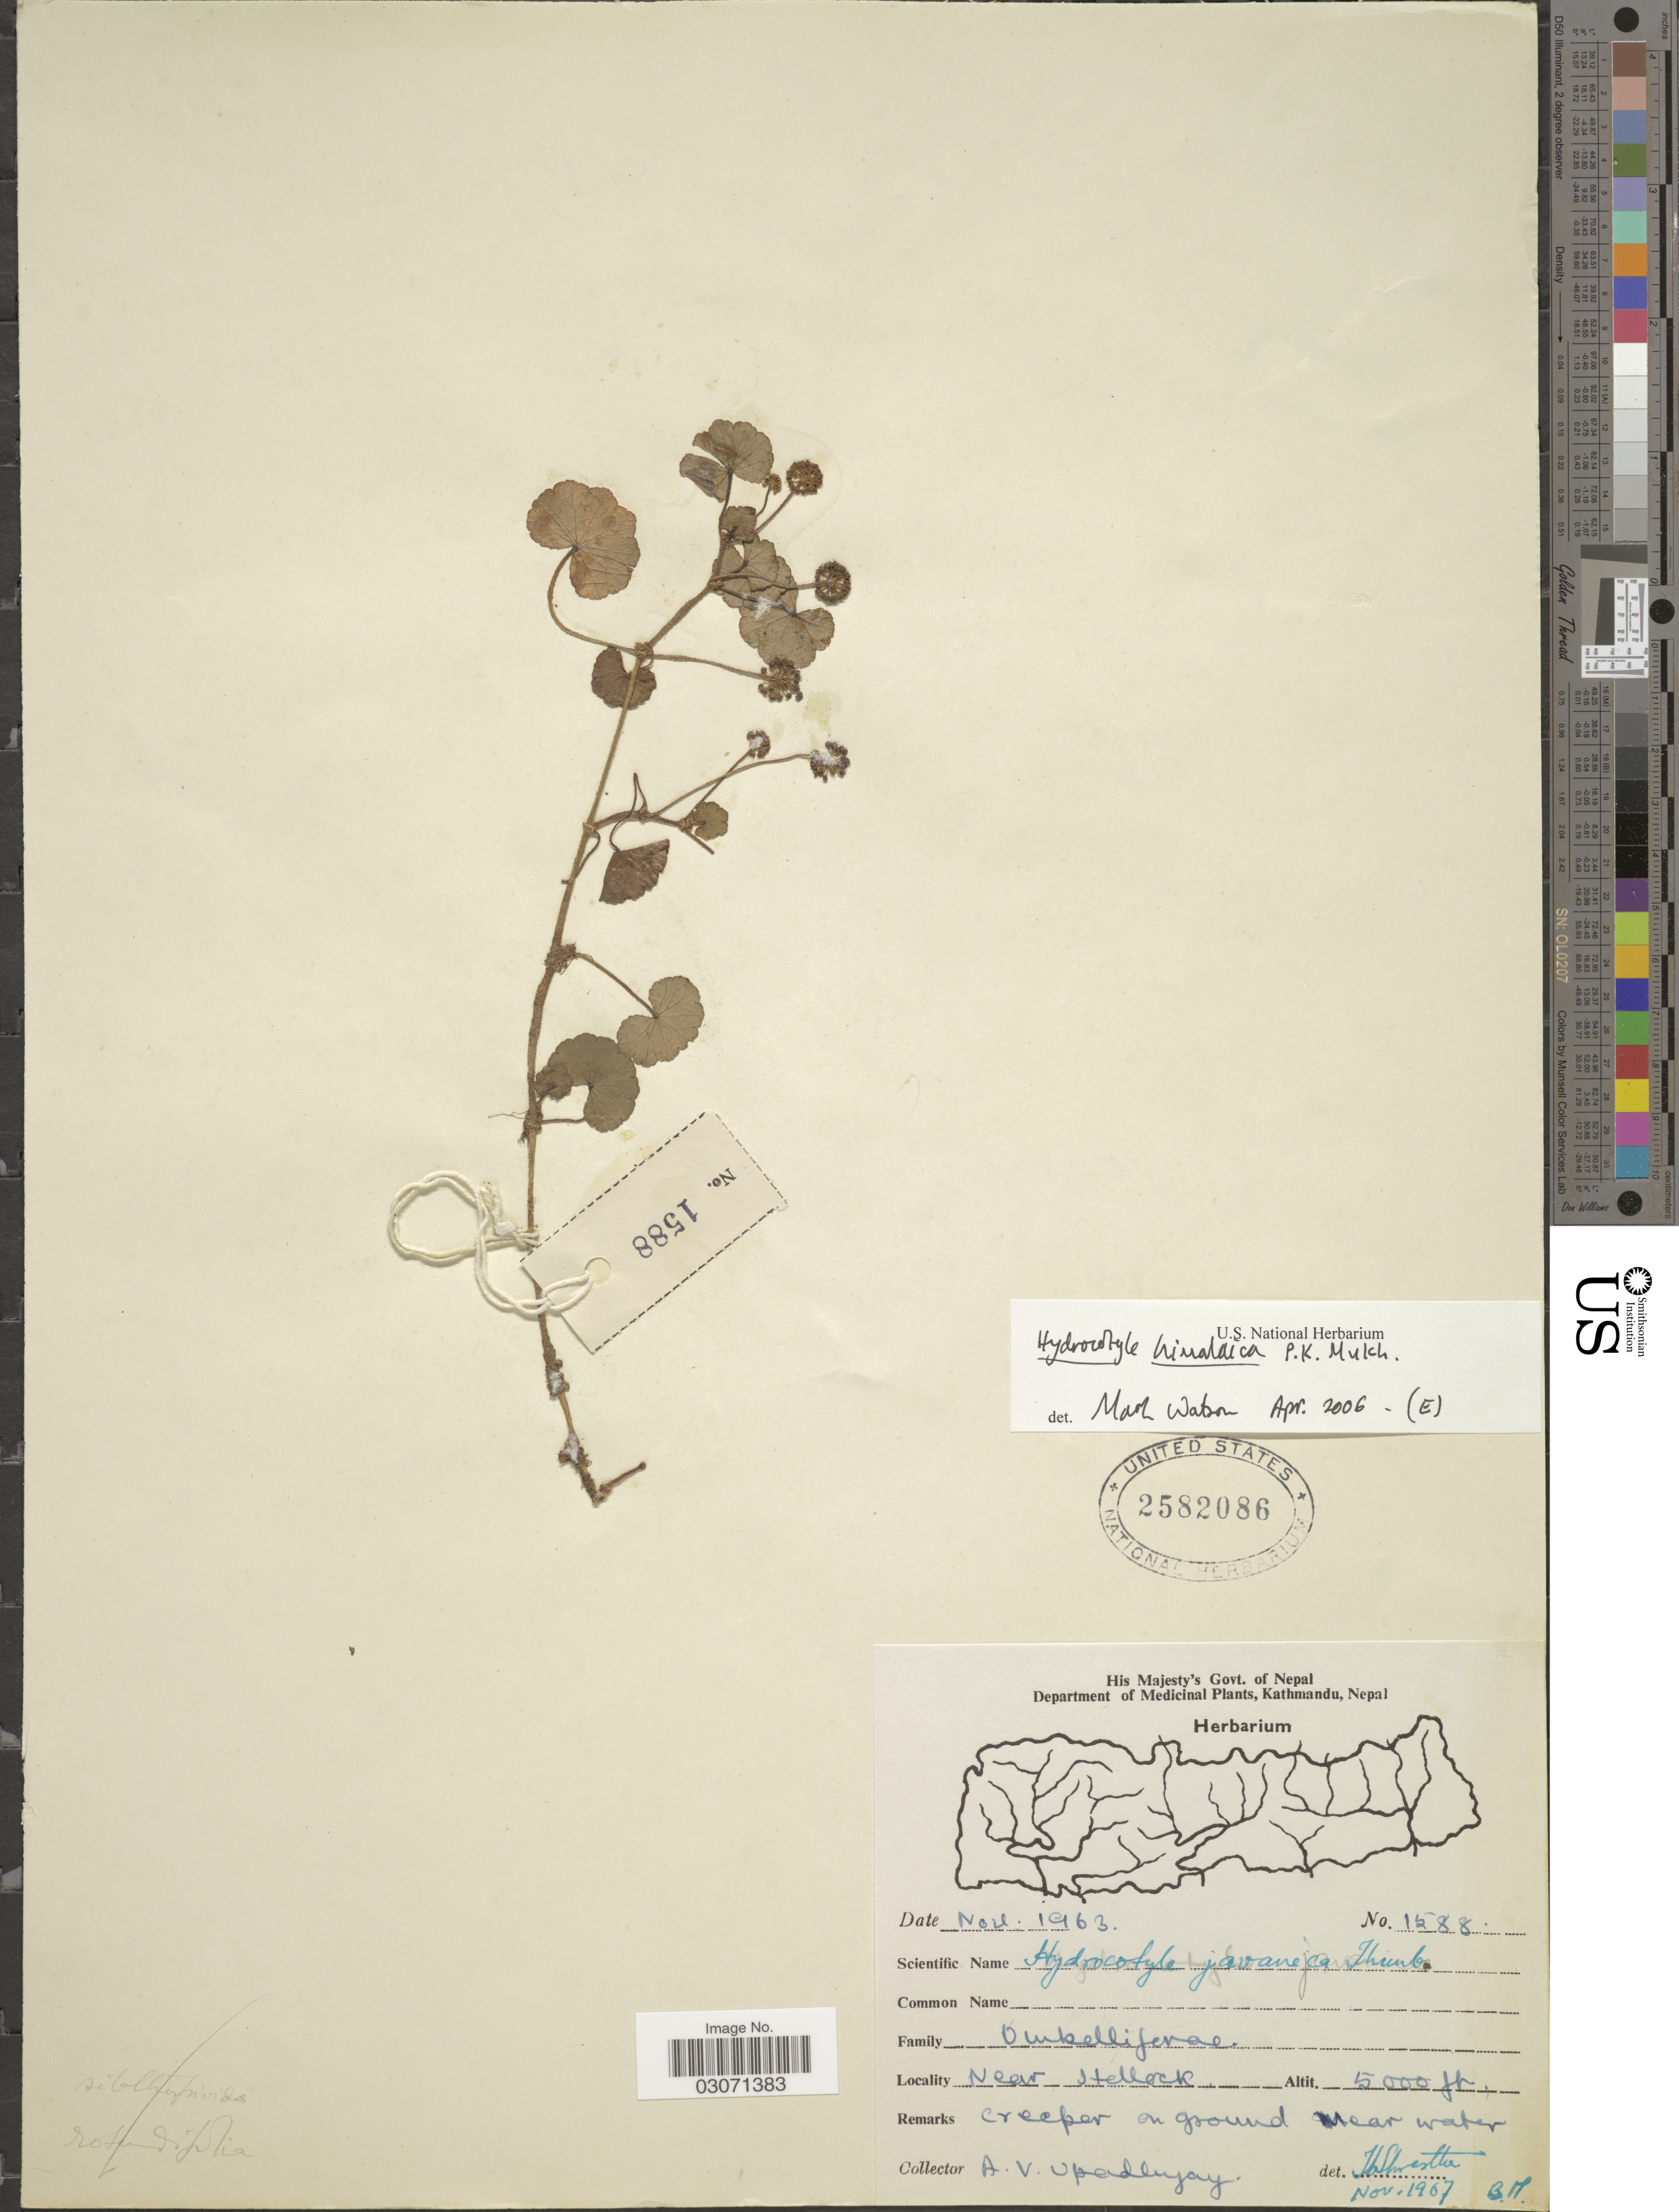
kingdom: Plantae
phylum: Tracheophyta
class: Magnoliopsida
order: Apiales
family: Araliaceae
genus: Hydrocotyle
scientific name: Hydrocotyle himalaica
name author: P.K. Mukh.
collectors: A. V. Upadhyay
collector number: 1588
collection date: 1963-11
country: Nepal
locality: Near Hellock [interpreted].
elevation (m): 1524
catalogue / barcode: US 2582086